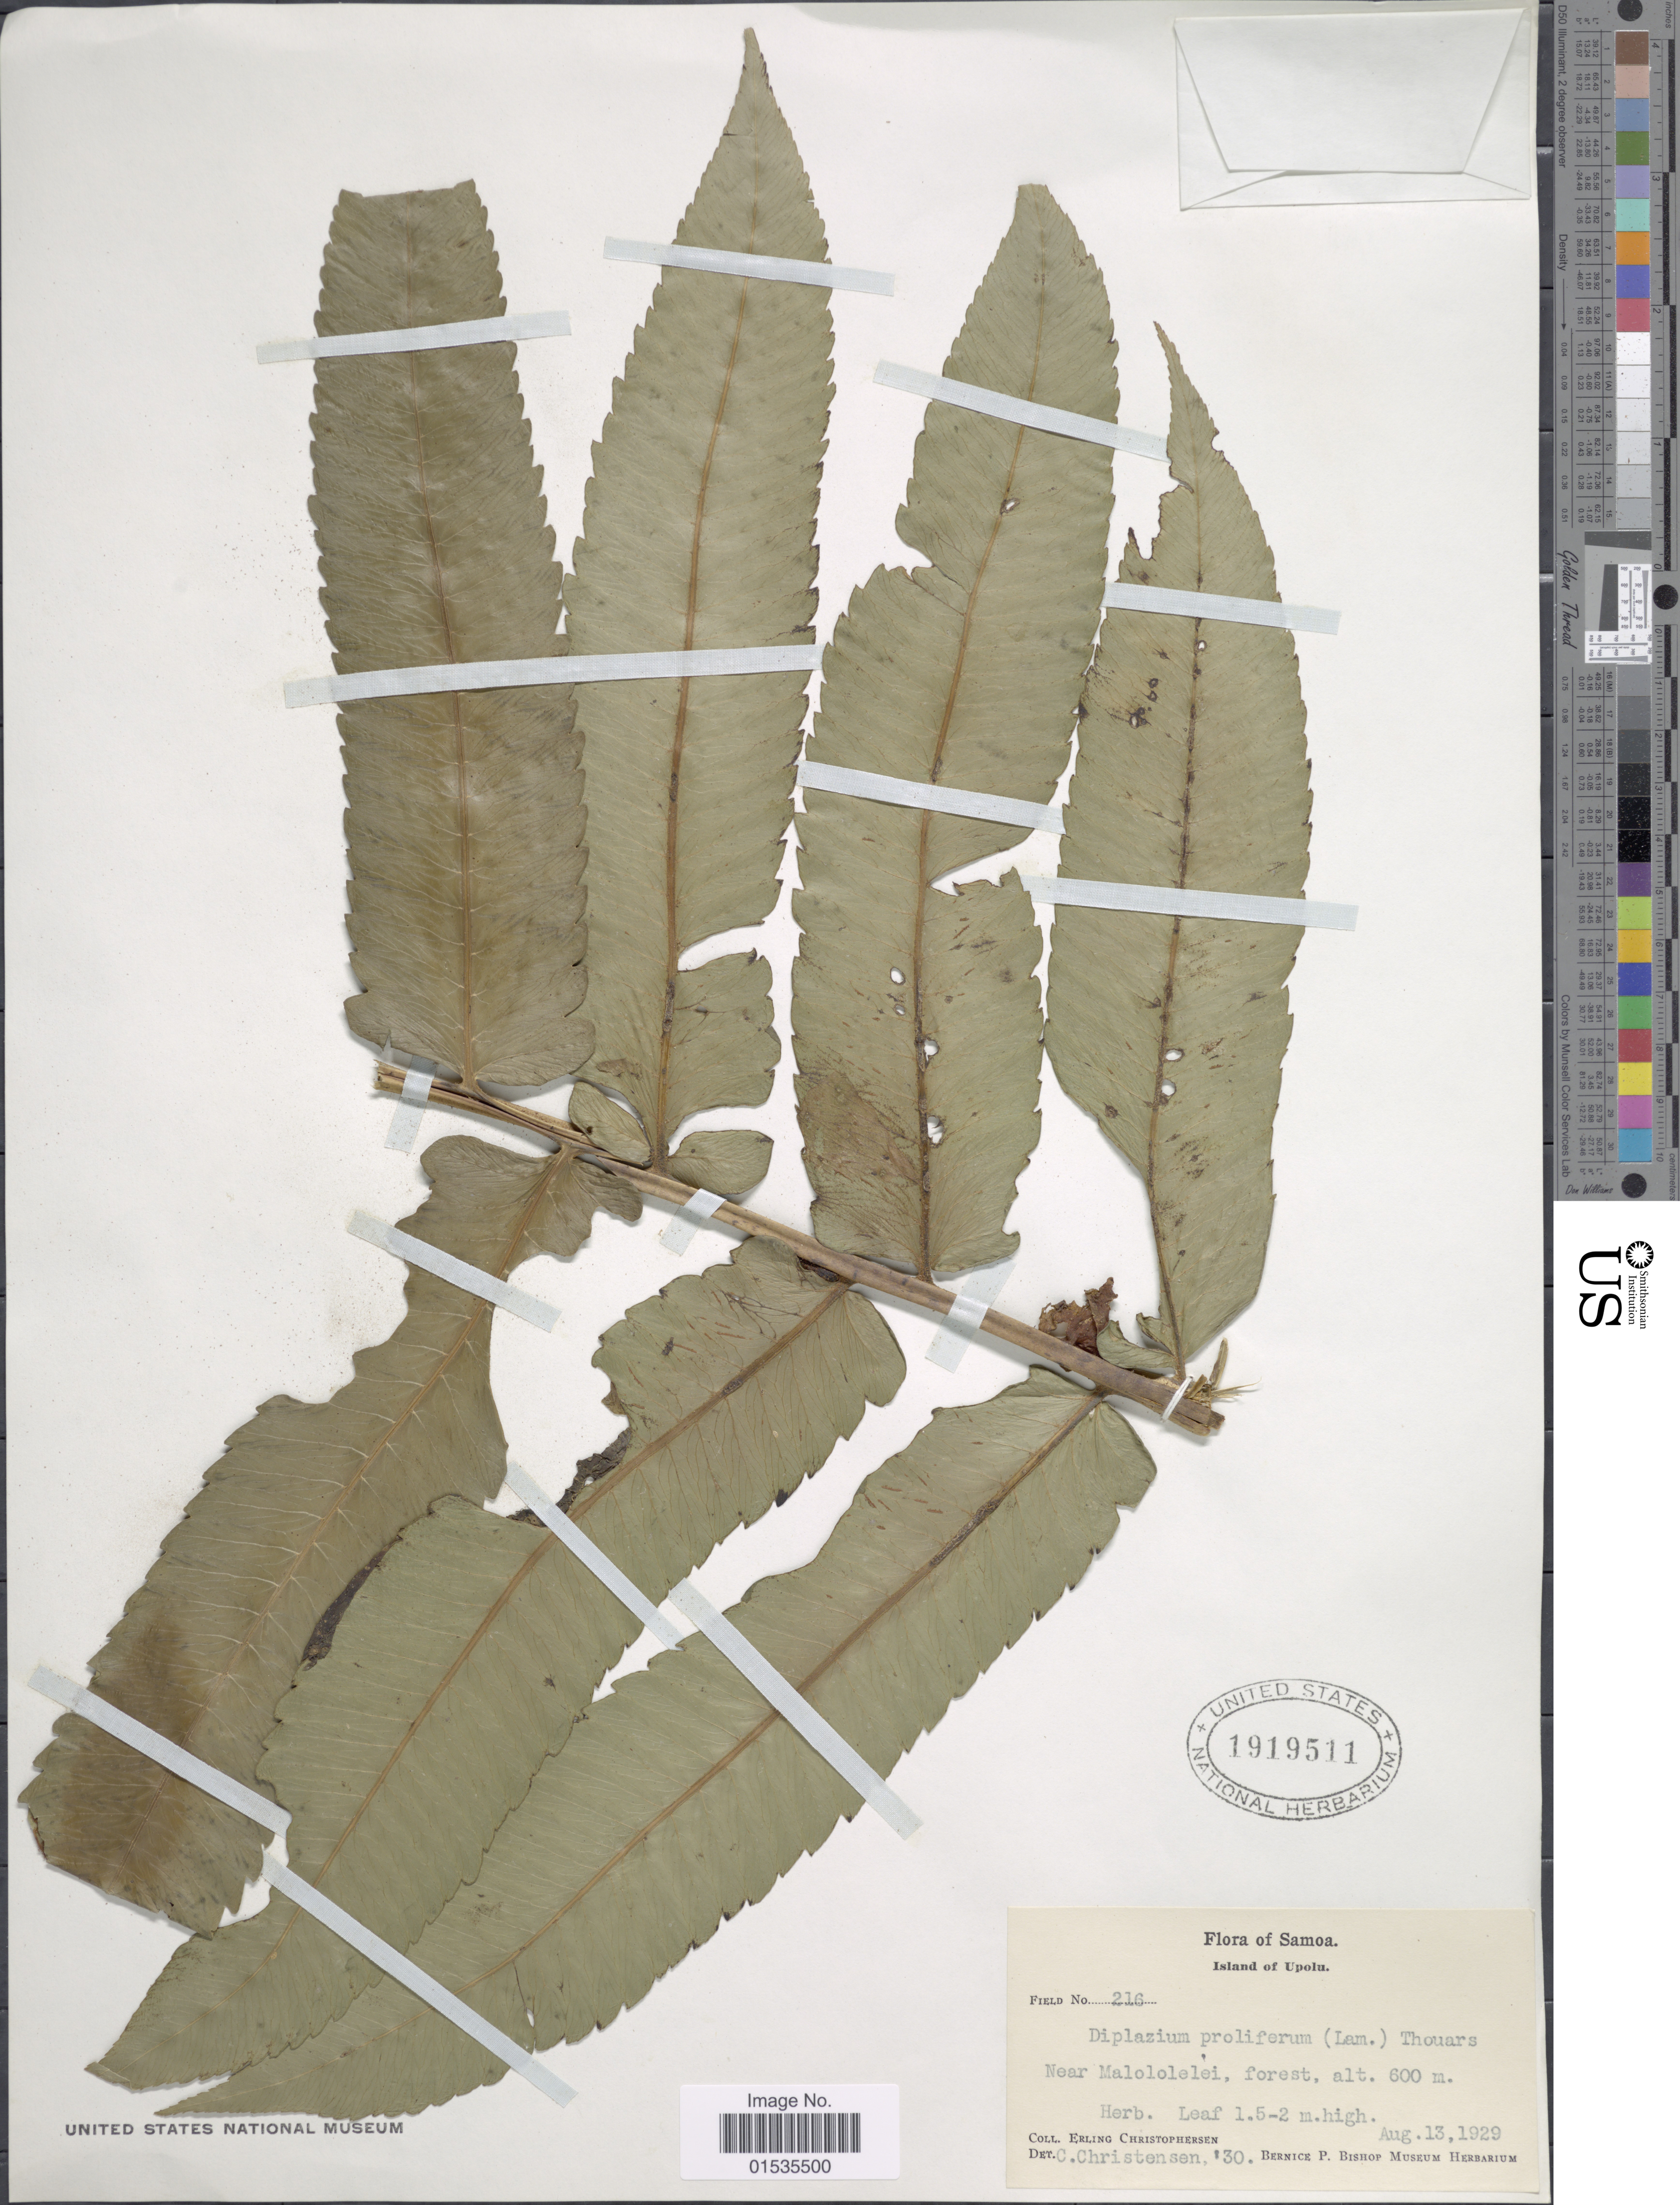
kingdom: Plantae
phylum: Tracheophyta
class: Polypodiopsida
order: Polypodiales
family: Athyriaceae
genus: Diplazium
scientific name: Diplazium proliferum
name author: (Lam.) Thouars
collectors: E. Christophersen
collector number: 216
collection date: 1929-08-13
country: Samoa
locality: Island of Upolu, Near Malololelei, forest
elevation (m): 600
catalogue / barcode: US 1919511